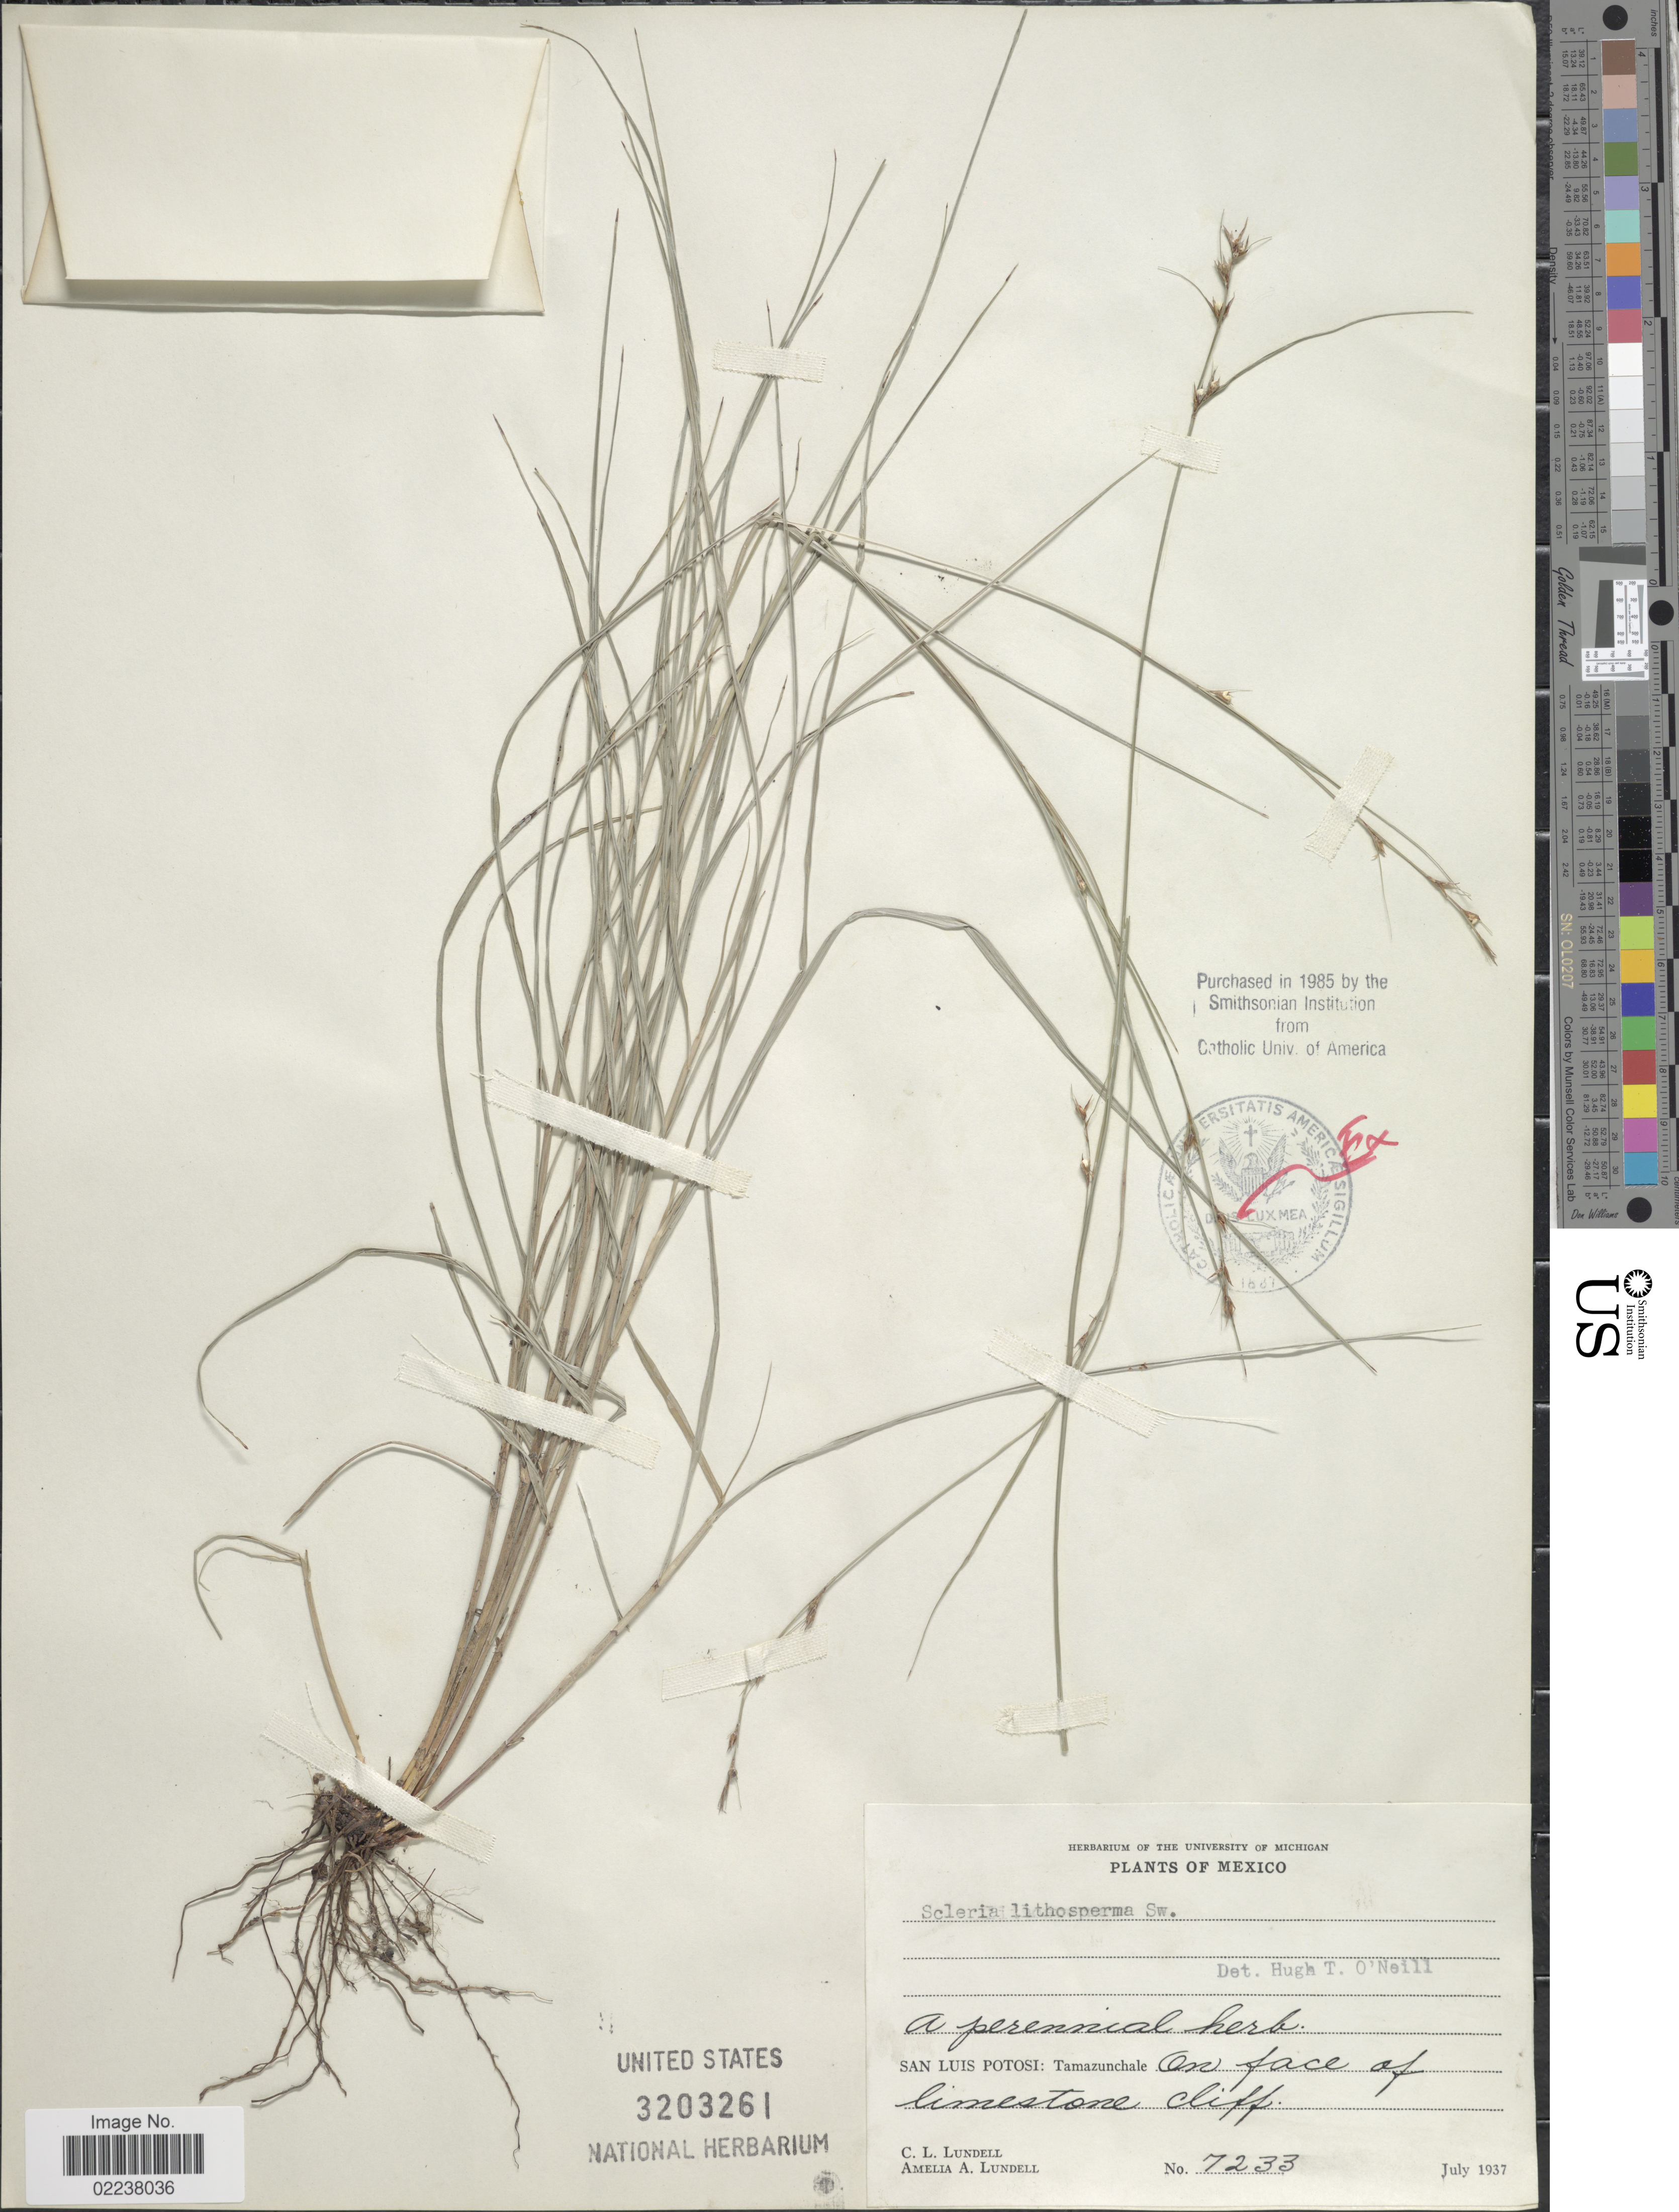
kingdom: Plantae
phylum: Tracheophyta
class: Liliopsida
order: Poales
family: Cyperaceae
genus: Scleria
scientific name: Scleria lithosperma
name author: (L.) Sw.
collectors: C. L. Lundell & A. A. Lundell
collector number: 7233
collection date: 1937-07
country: Mexico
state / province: San Luis Potosí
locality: Tamazunchale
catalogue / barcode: US 3203261